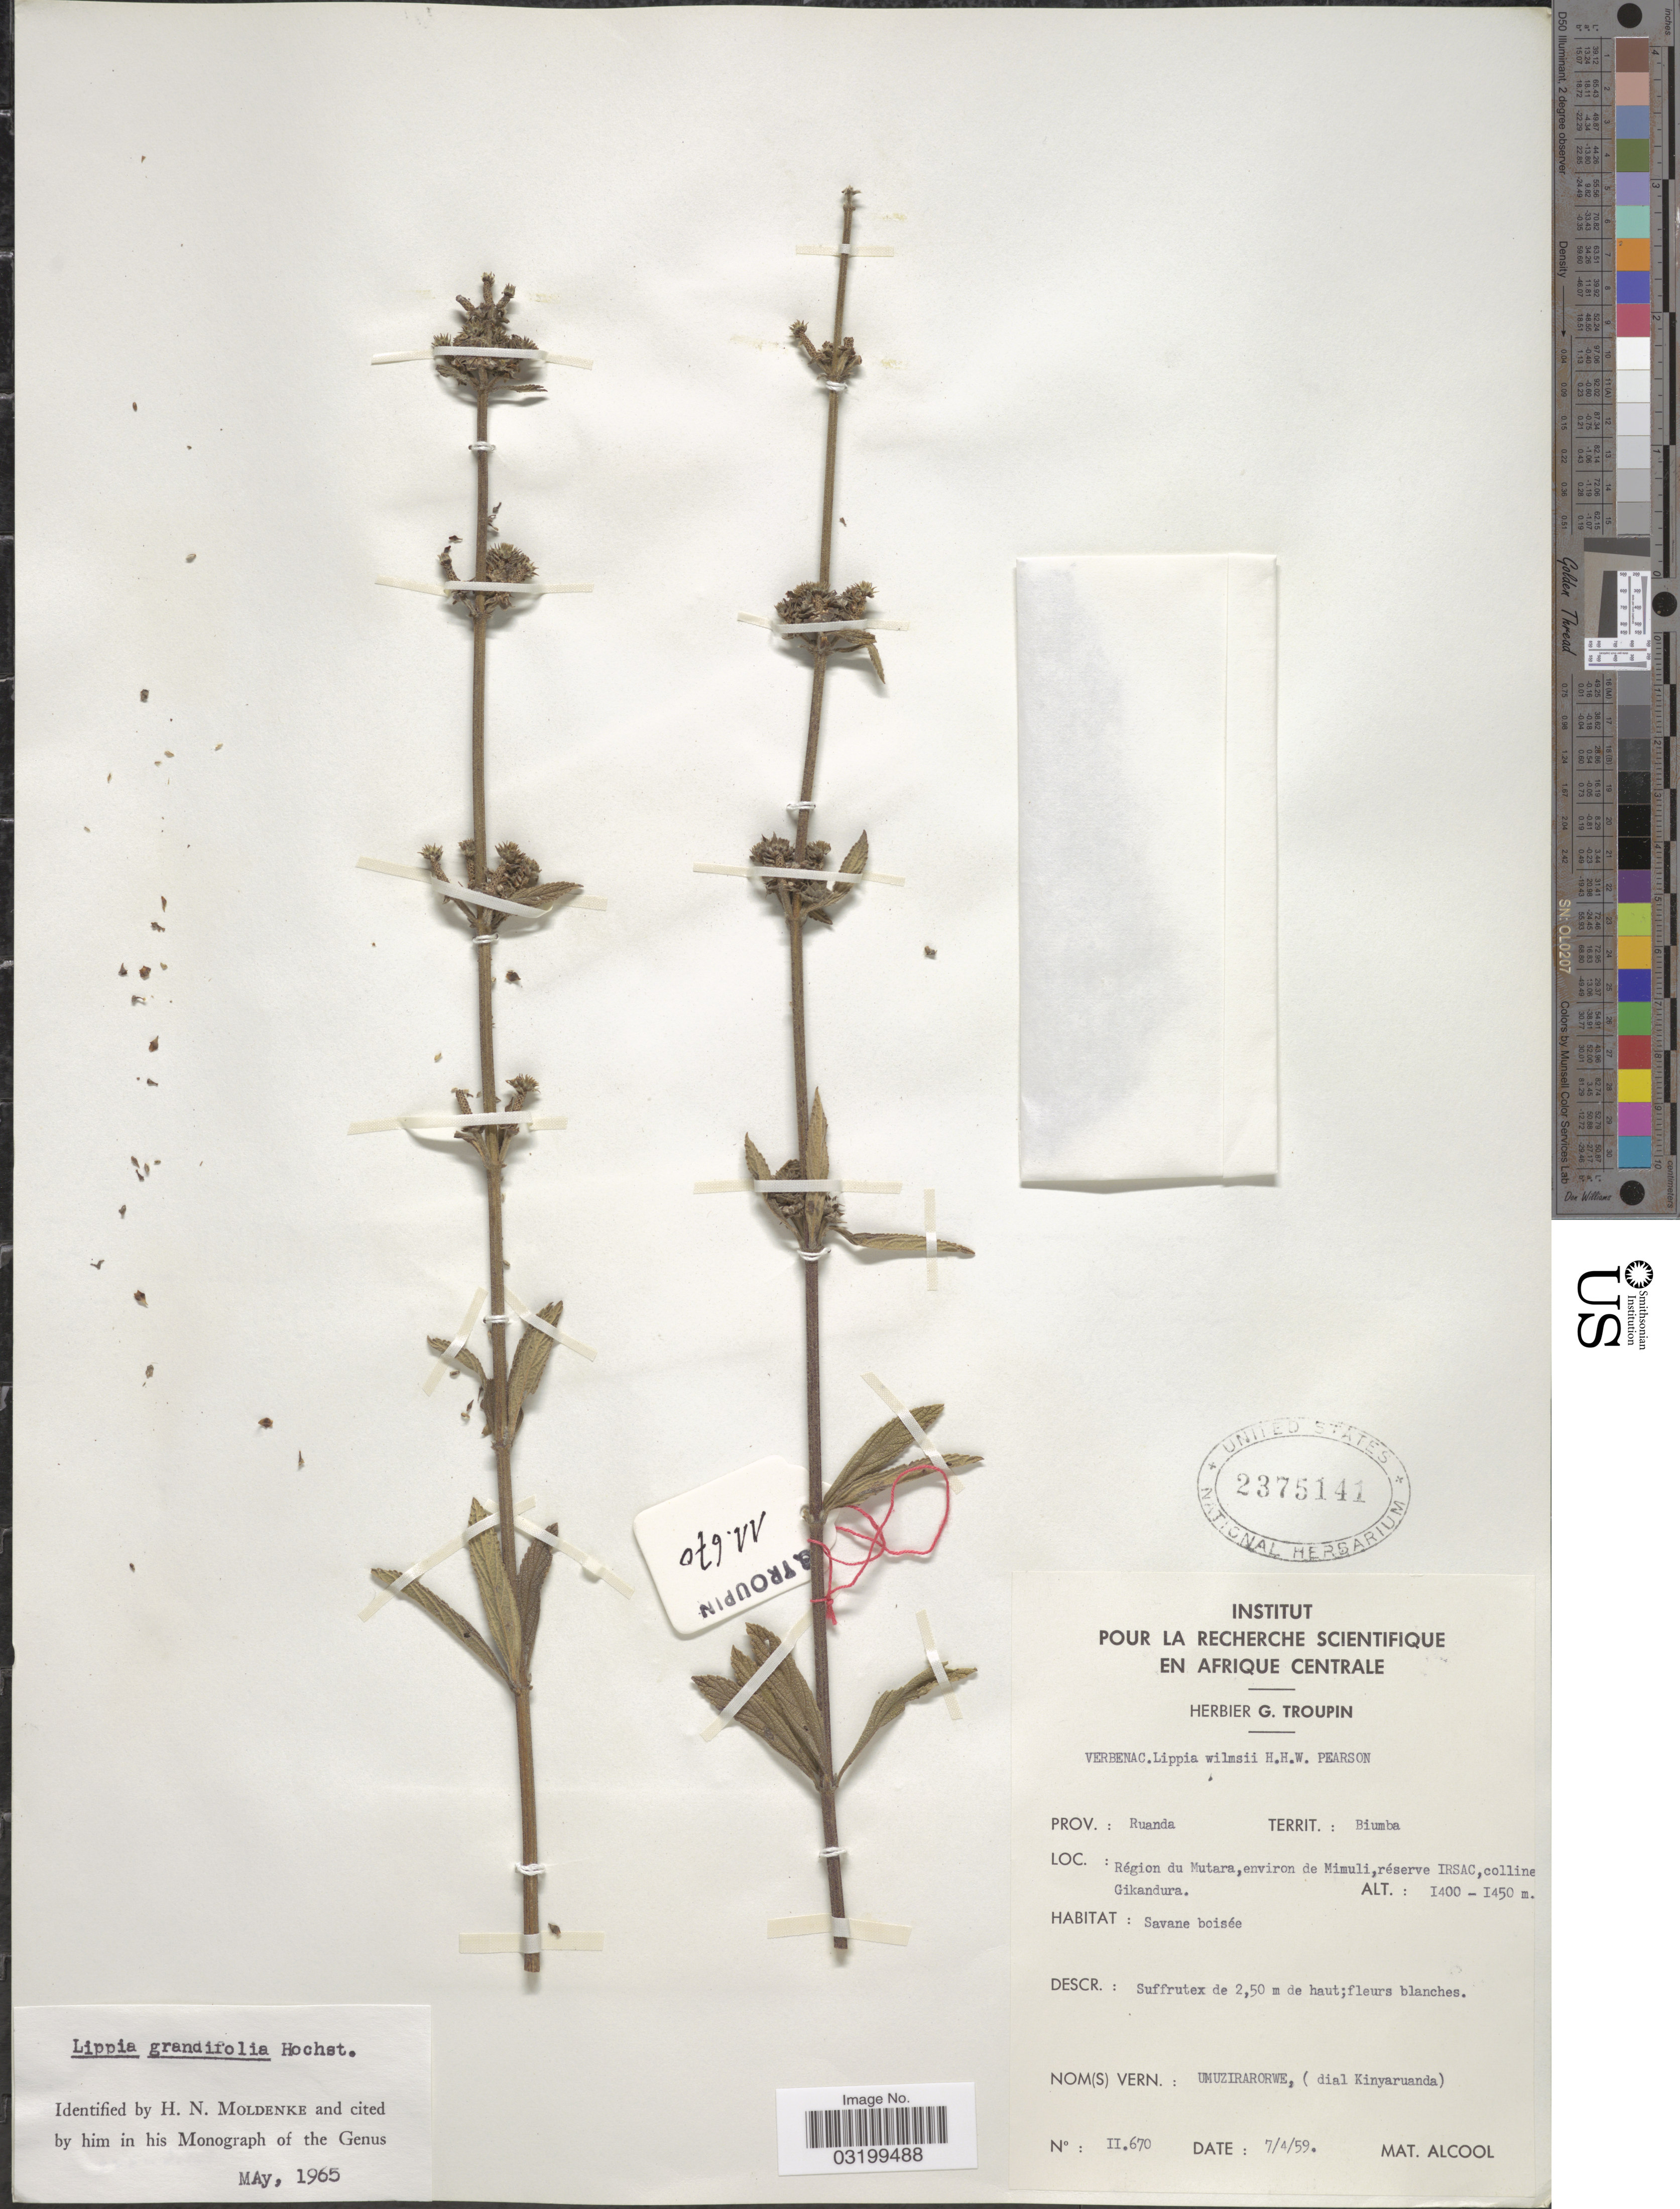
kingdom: Plantae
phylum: Tracheophyta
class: Magnoliopsida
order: Lamiales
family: Verbenaceae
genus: Lippia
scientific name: Lippia grandifolia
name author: Hochst. ex A. Rich.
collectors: ex herb. G. Troupin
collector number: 11670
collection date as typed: Transcribed d/m/y: 7/4/59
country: Rwanda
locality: Prov.: Ruanda. Territ.: Biumba. Région du Mutara, environ de Mimuli, réserve IRSAC, colline Gikandura.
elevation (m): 1400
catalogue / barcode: US 2375141